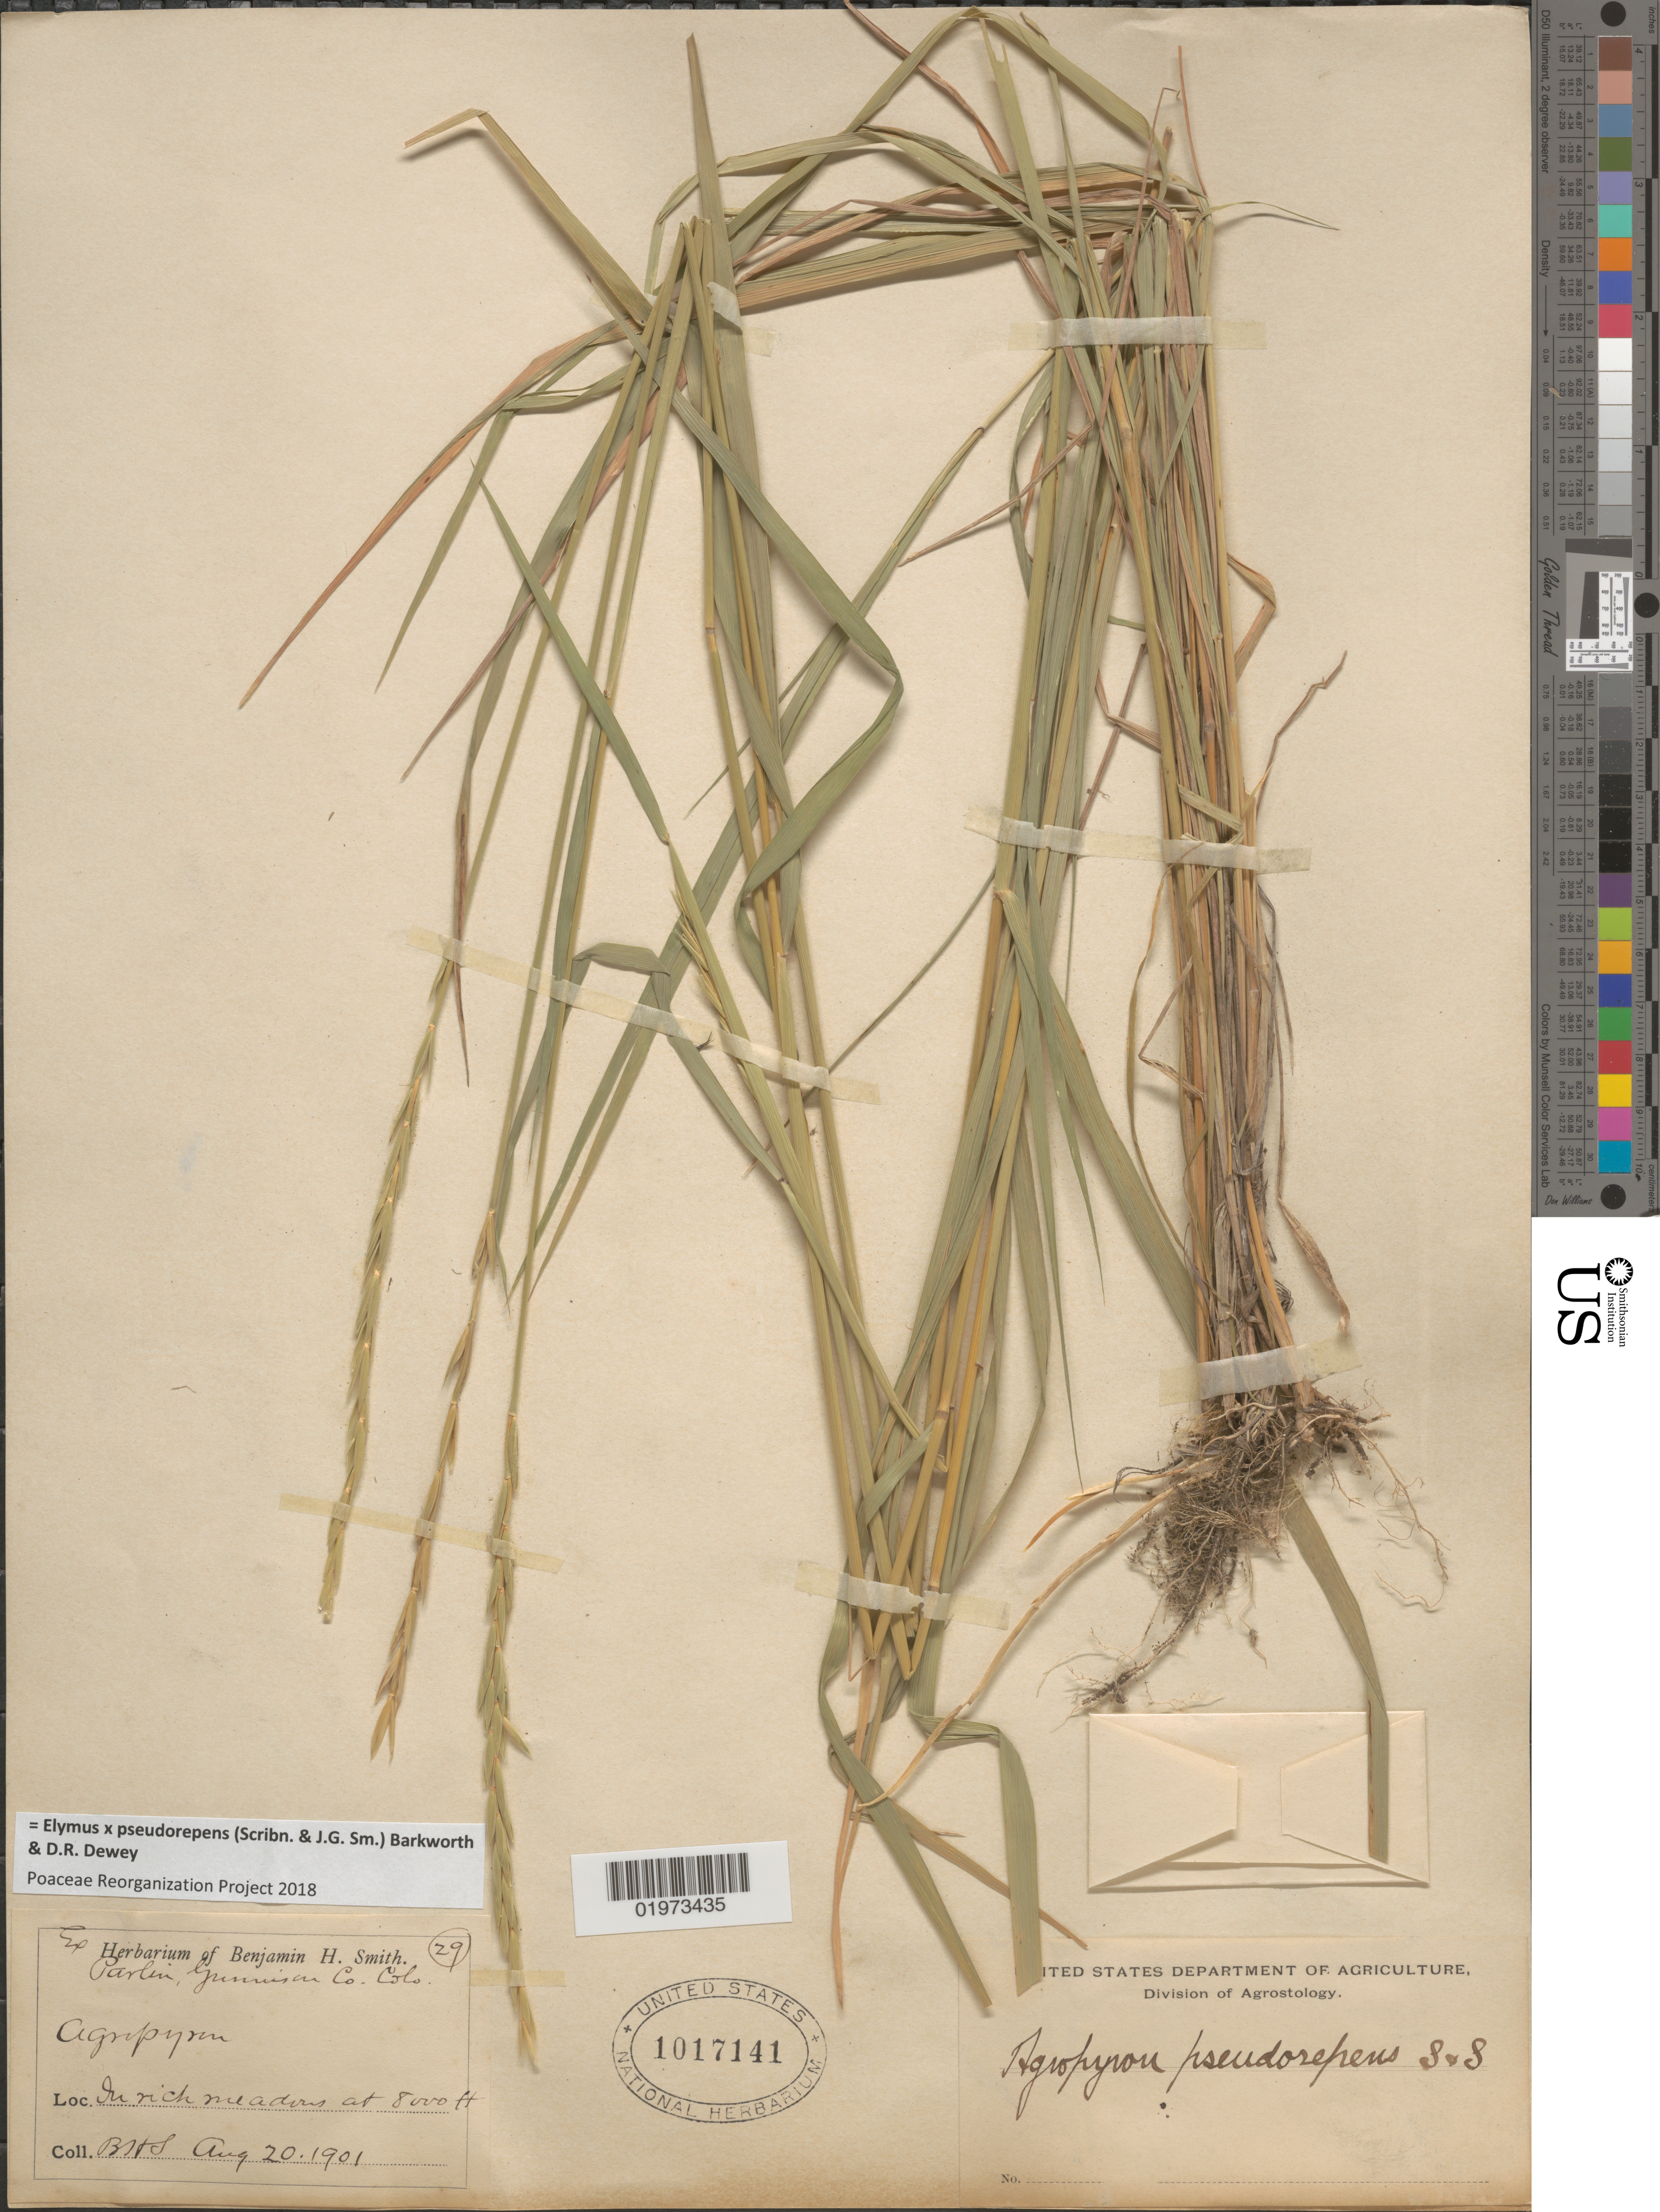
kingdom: Plantae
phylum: Tracheophyta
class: Liliopsida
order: Poales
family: Poaceae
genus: Elymus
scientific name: Elymus x pseudorepens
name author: (Scribn. & J.G. Sm.) Barkworth & Dewey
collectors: B. H. Smith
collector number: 29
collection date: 1901-08-20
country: United States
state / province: Colorado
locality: Parlin, Gunnison Co. In rich meadows.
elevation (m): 2438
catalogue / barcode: US 1017141